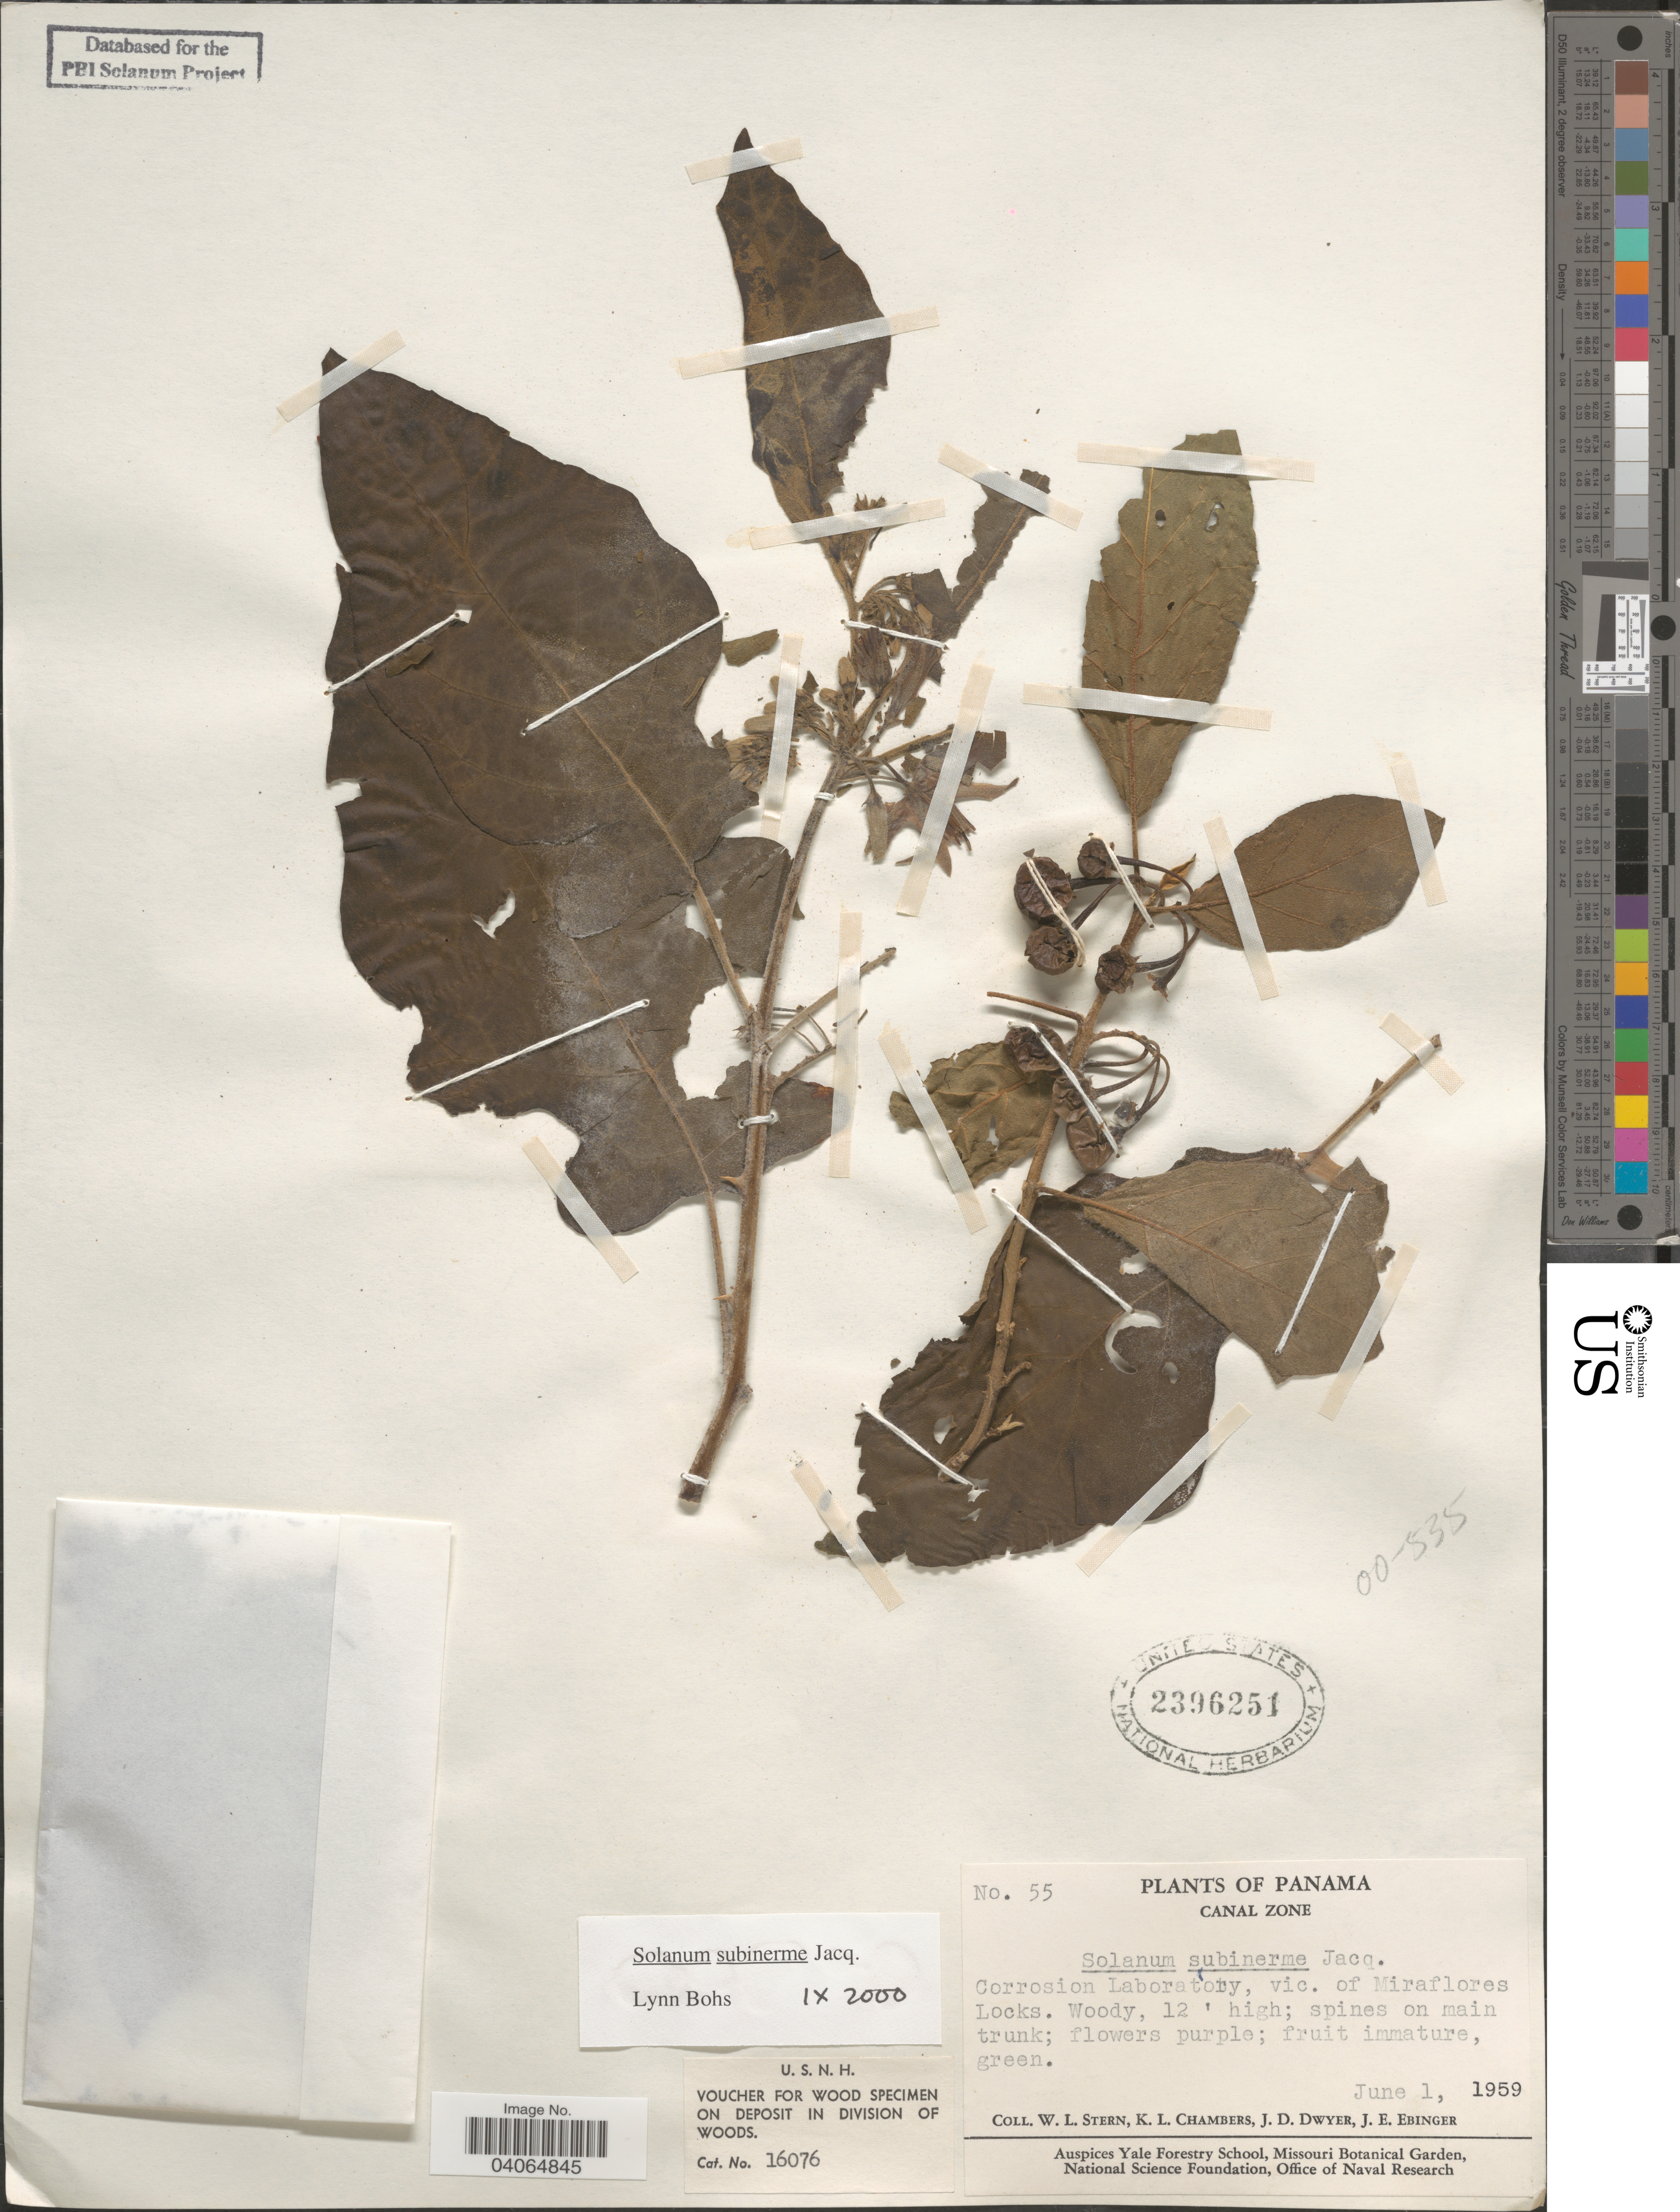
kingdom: Plantae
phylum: Tracheophyta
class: Magnoliopsida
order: Solanales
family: Solanaceae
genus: Solanum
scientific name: Solanum subinerme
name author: Jacq.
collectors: W. L. Stern, K. Chambers, J. D. Dwyer & J. Ebinger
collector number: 55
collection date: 1959-06-01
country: Panama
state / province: Colón / Panamá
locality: Canal Zone. Corrosion Laboratory, vic. of Miraflores Locks.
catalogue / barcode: US 2396251